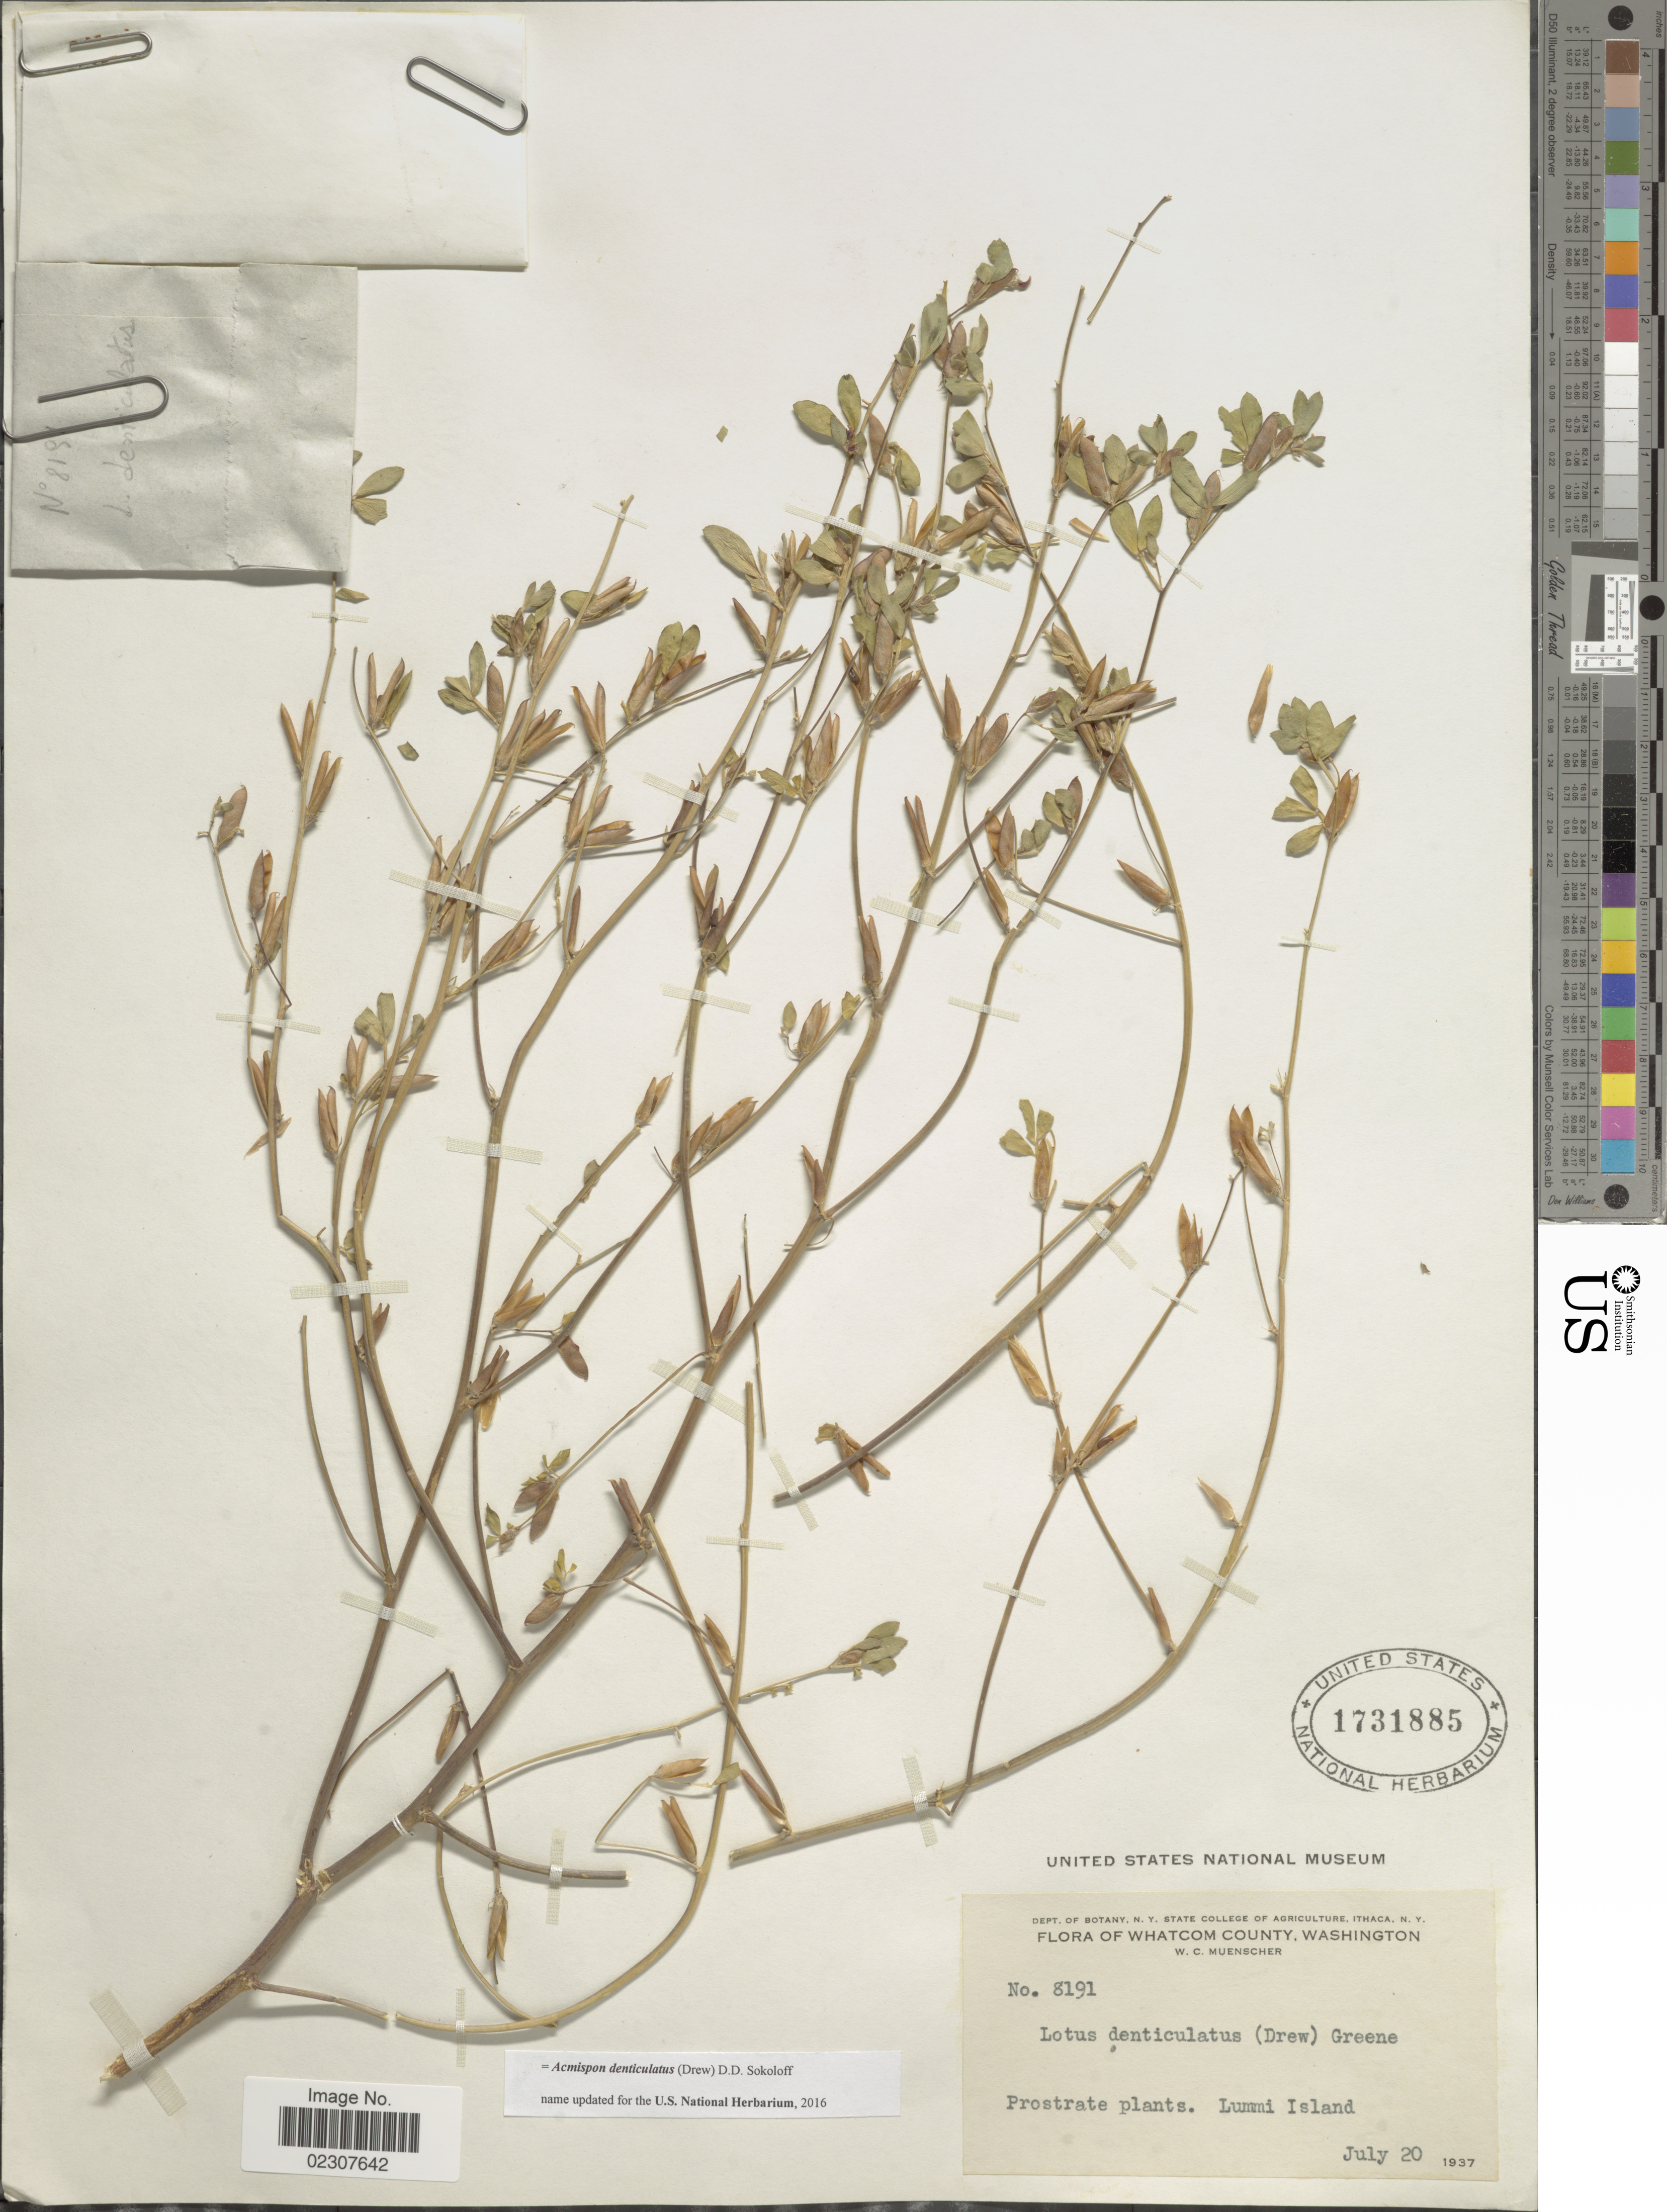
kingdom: Plantae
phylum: Tracheophyta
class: Magnoliopsida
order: Fabales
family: Fabaceae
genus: Acmispon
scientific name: Acmispon denticulatus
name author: (Drew) D.D. Sokoloff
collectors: W. Muenscher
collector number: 8191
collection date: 1937-07-20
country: United States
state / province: Washington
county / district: Whatcom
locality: Whtacom County, Prostrate plants. Lummi Island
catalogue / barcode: US 1731885